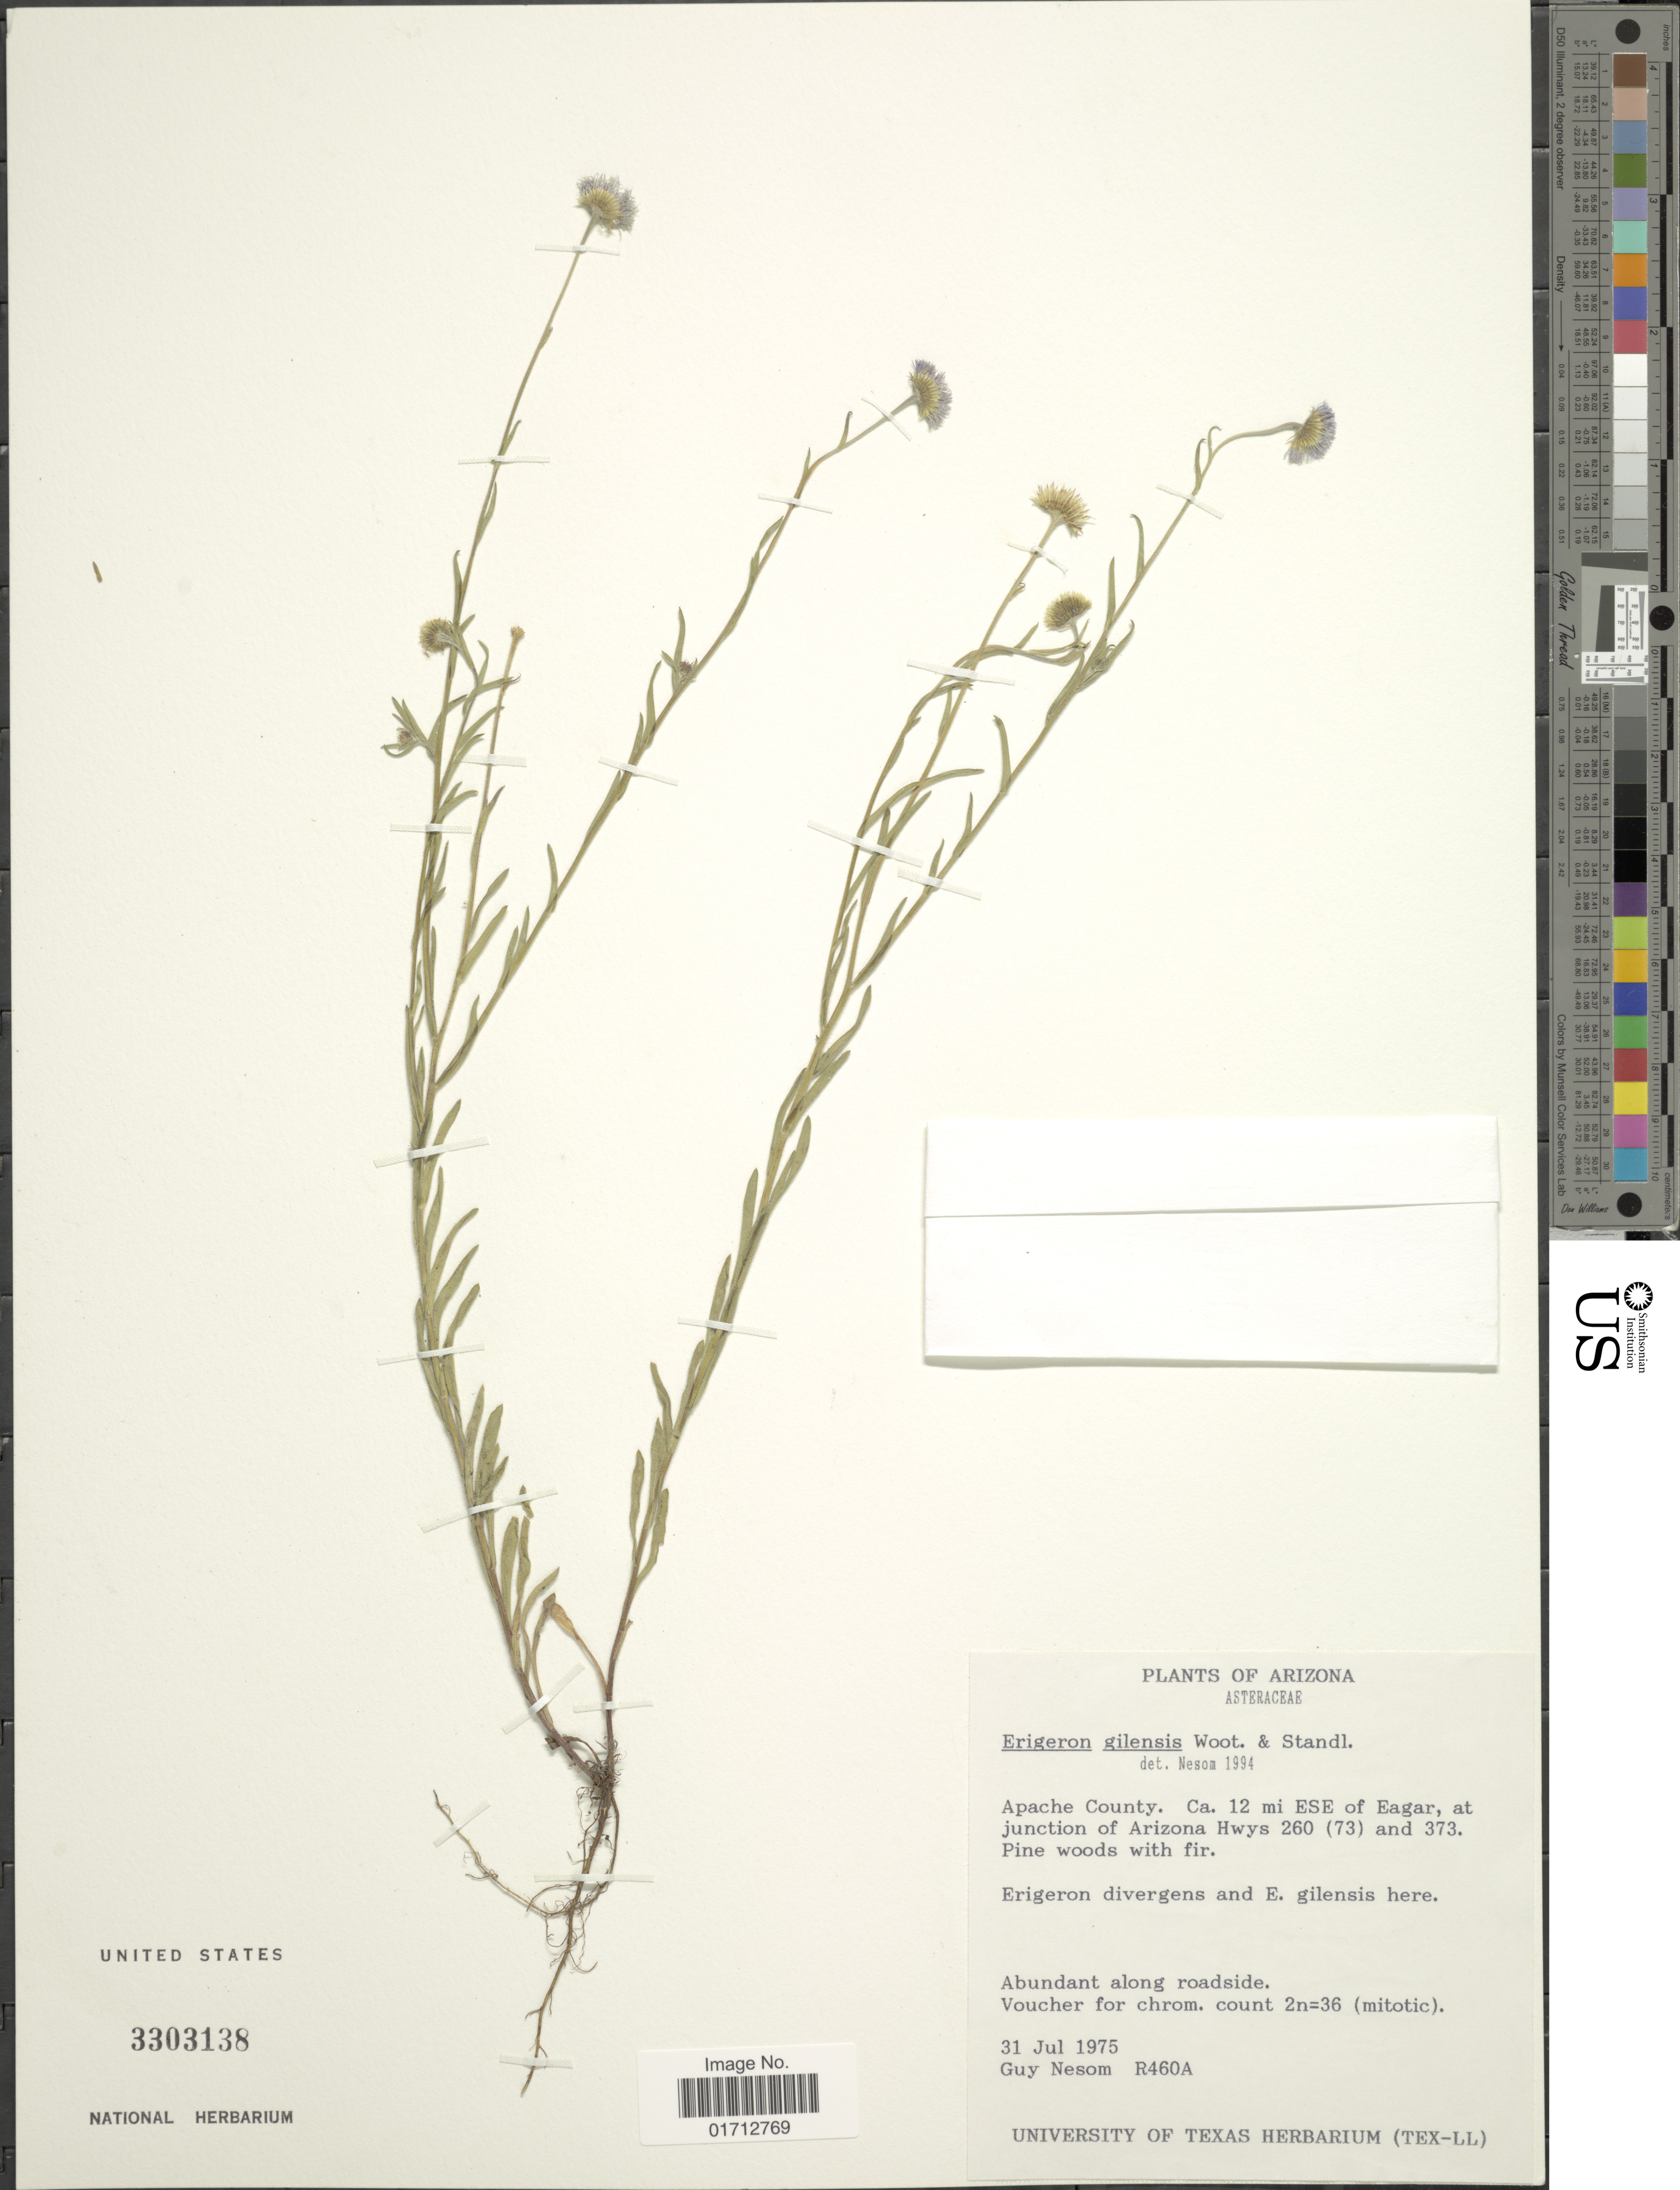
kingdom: Plantae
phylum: Tracheophyta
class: Magnoliopsida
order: Asterales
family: Asteraceae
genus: Erigeron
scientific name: Erigeron gilensis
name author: Wooton & Standl.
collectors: G. Nesom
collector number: R460A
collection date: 1975-07-31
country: United States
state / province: Arizona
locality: Apache County. Ca. 12 mi ESE of Eager, at junction of Arizona Hwys 260 (73) and 373.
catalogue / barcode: US 3303138